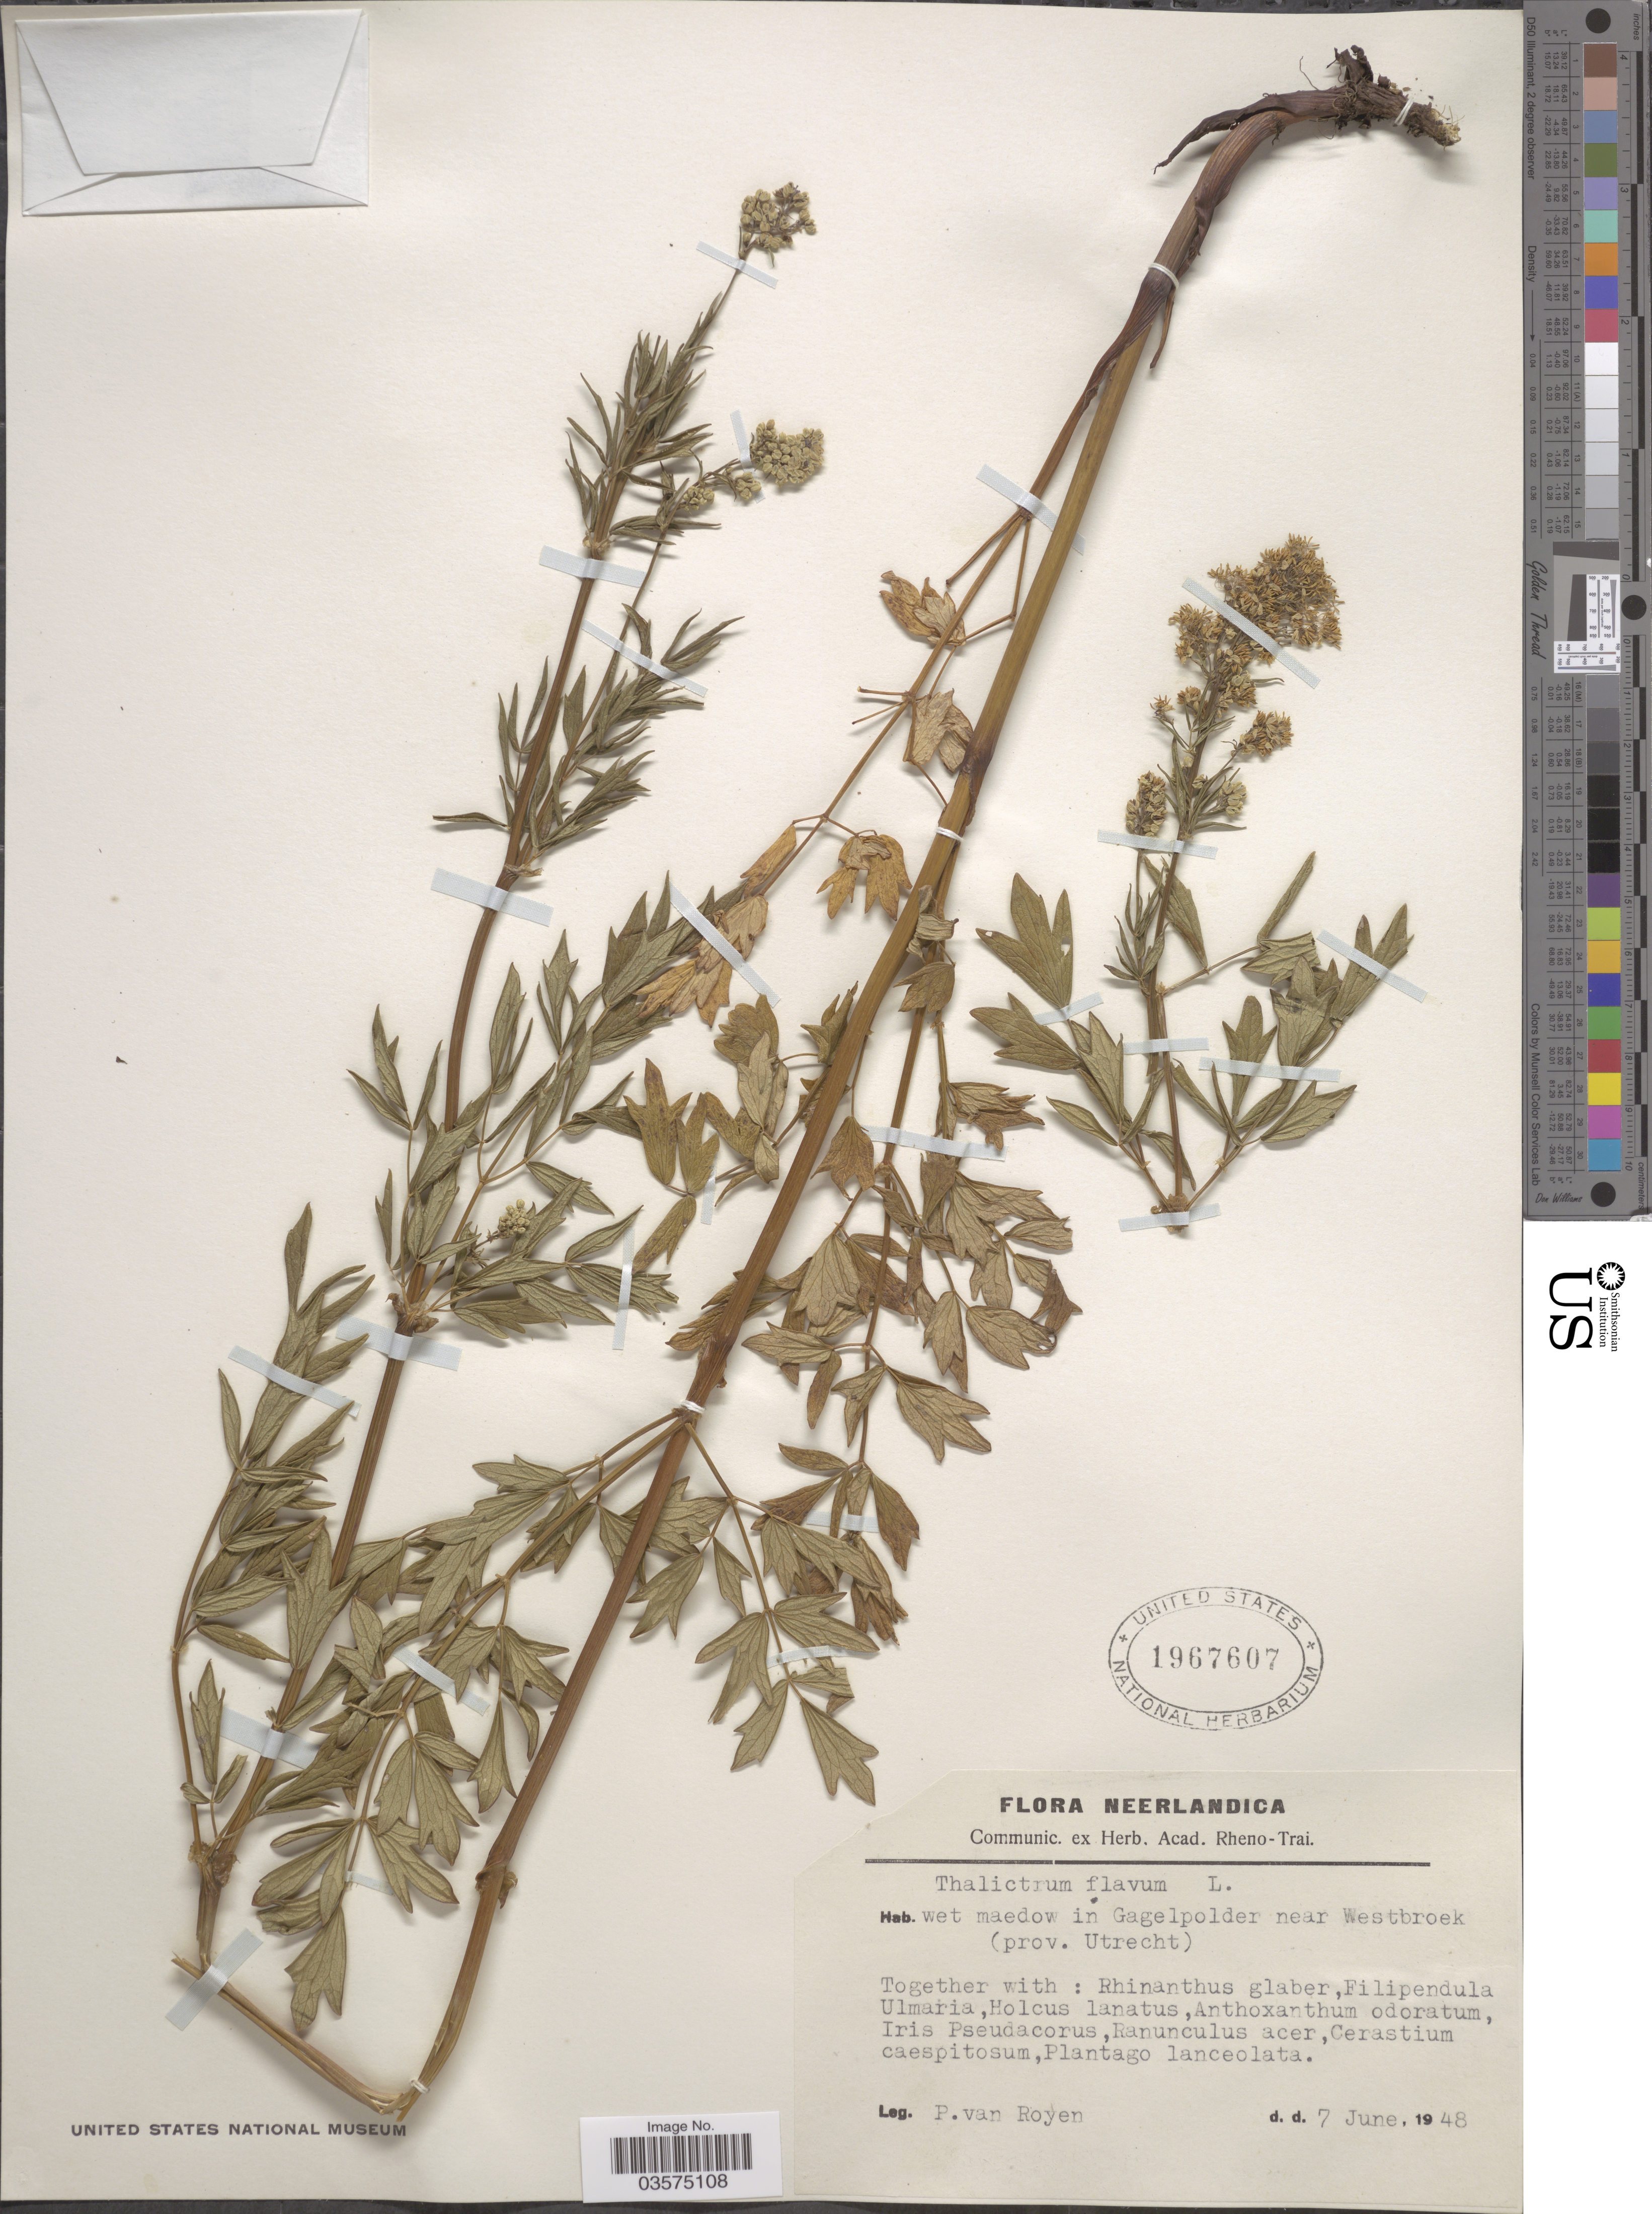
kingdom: Plantae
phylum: Tracheophyta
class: Magnoliopsida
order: Ranunculales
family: Ranunculaceae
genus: Thalictrum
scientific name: Thalictrum flavum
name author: L.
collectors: P. van Royen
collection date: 1948-06-07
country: Netherlands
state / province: Utrecht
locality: Neerlandica. In Gagelpolder near Westbroek.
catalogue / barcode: US 1967607